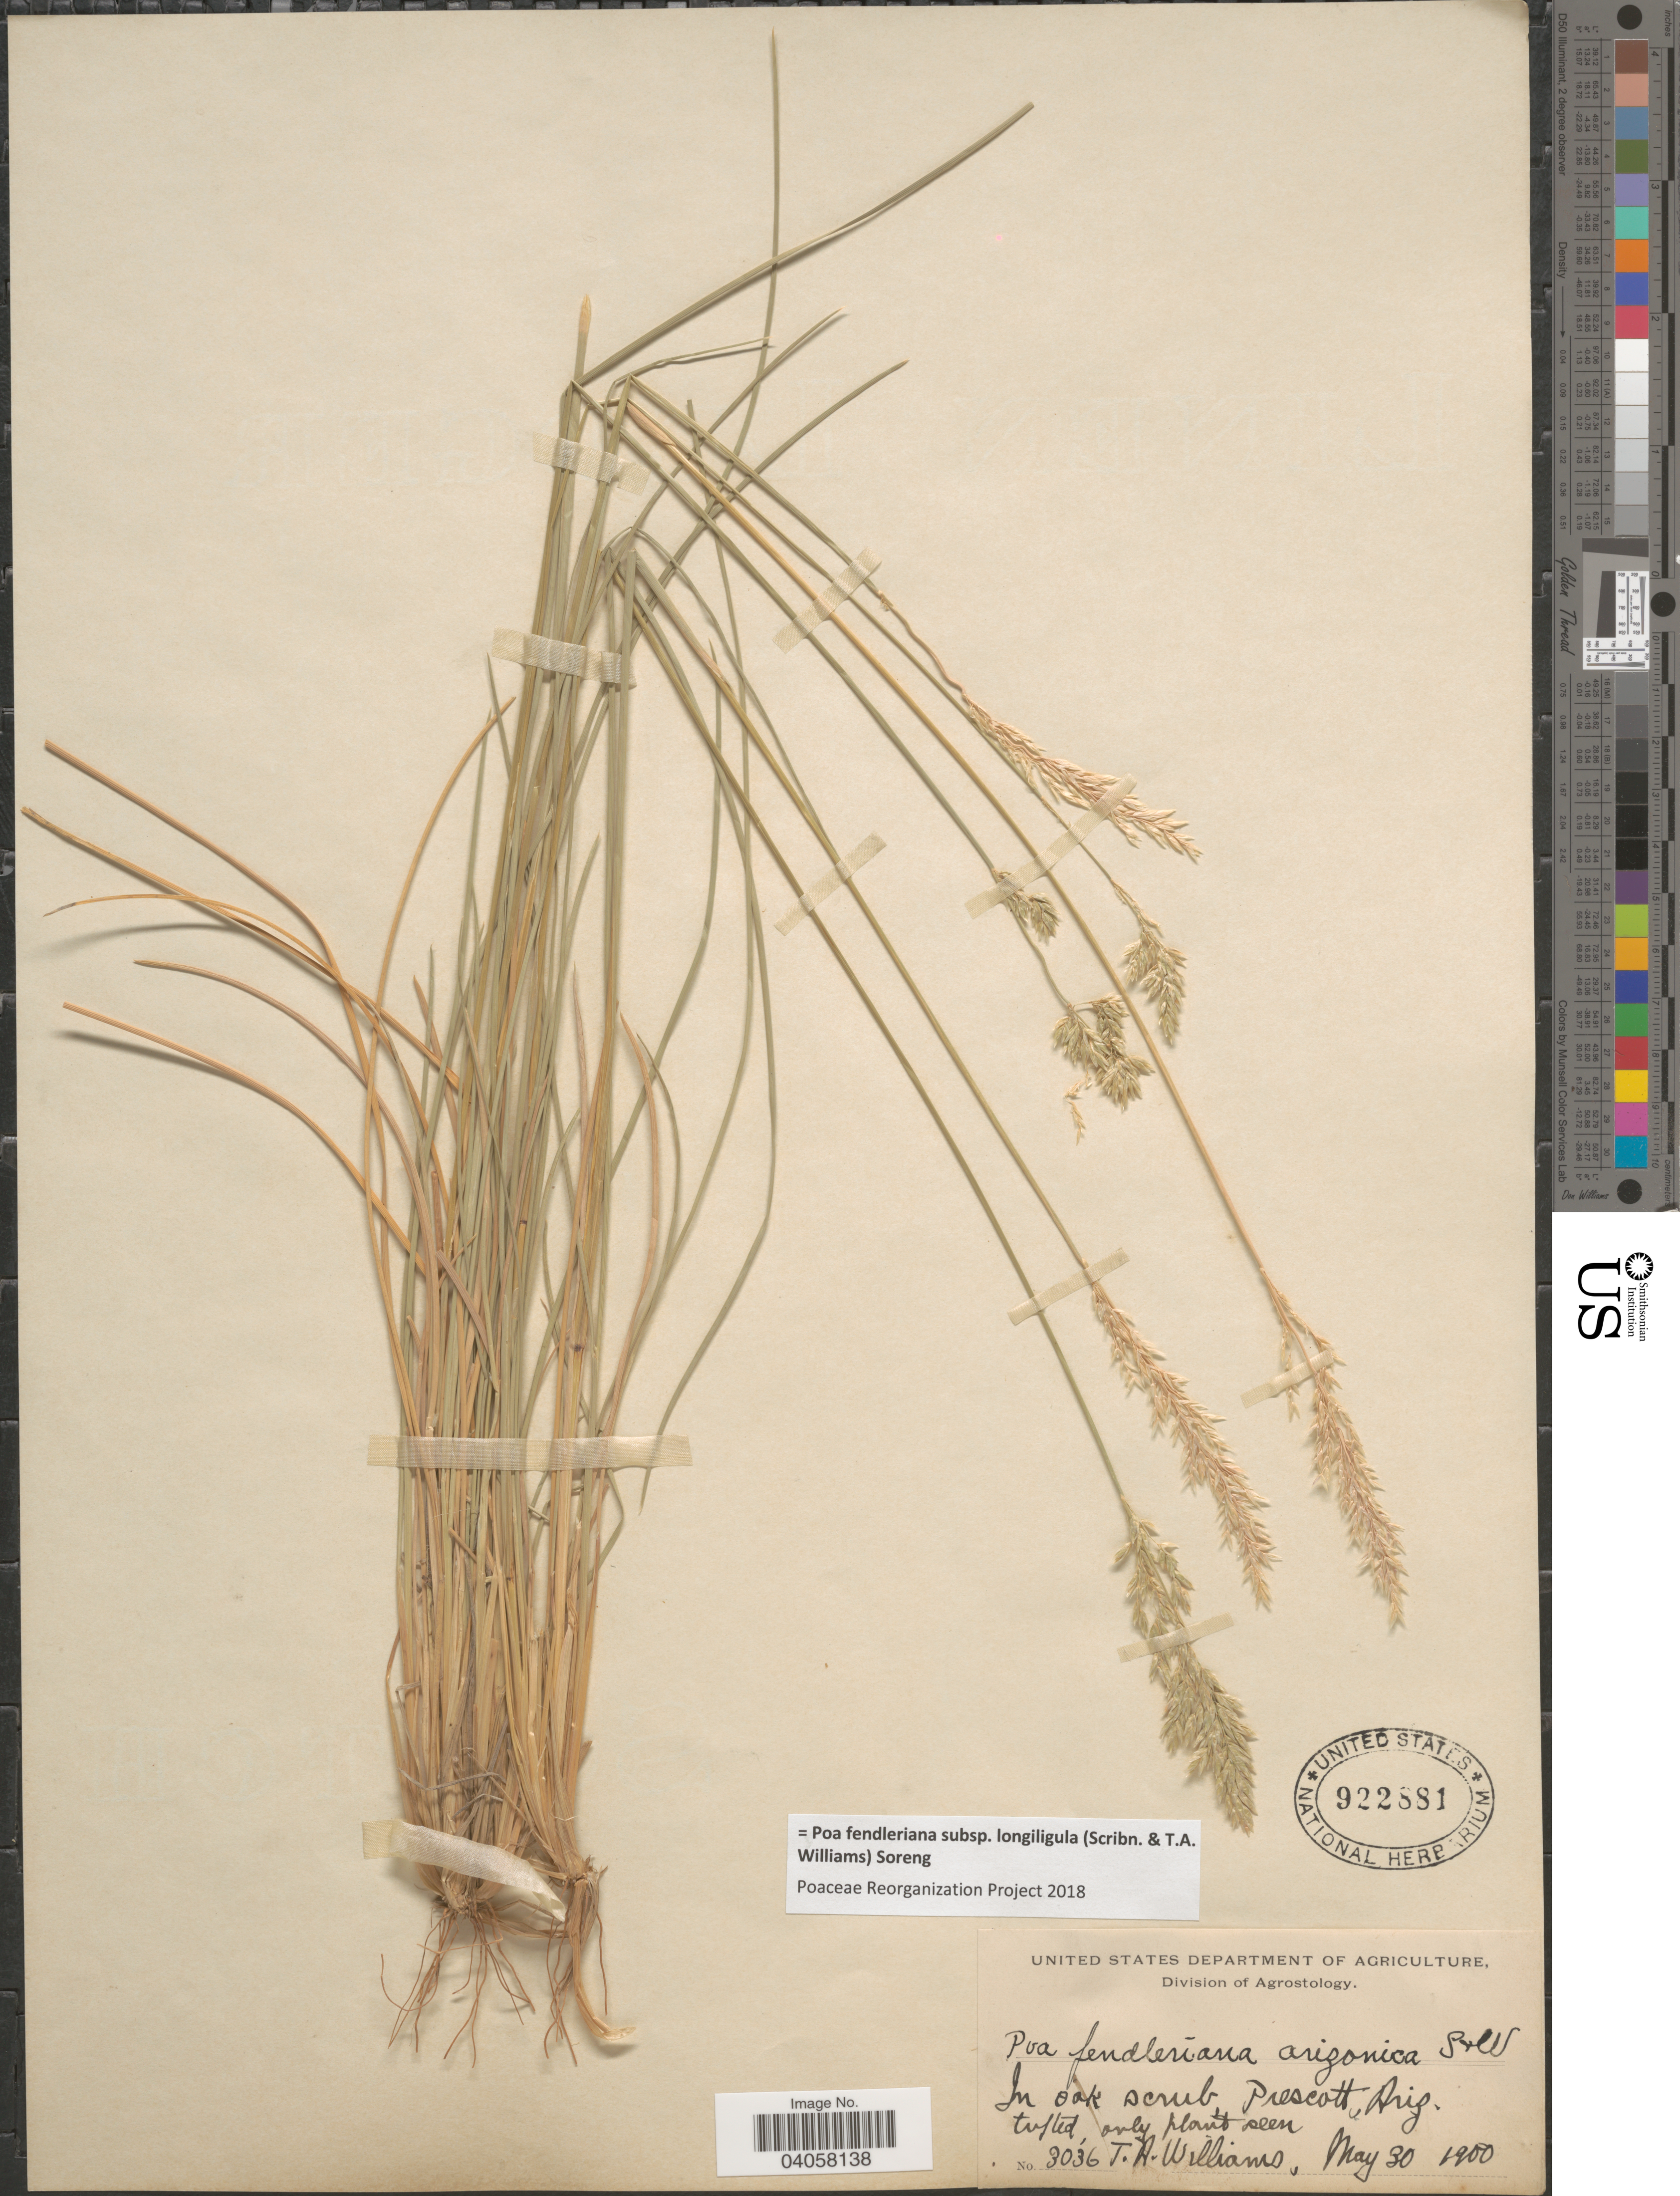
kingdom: Plantae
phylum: Tracheophyta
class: Liliopsida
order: Poales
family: Poaceae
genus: Poa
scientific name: Poa fendleriana subsp. longiligula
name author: (Scribn. & T.A. Williams) Soreng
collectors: T. Williams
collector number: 3036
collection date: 1900-05-30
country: United States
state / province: Arizona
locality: Prescott.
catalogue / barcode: US 922881